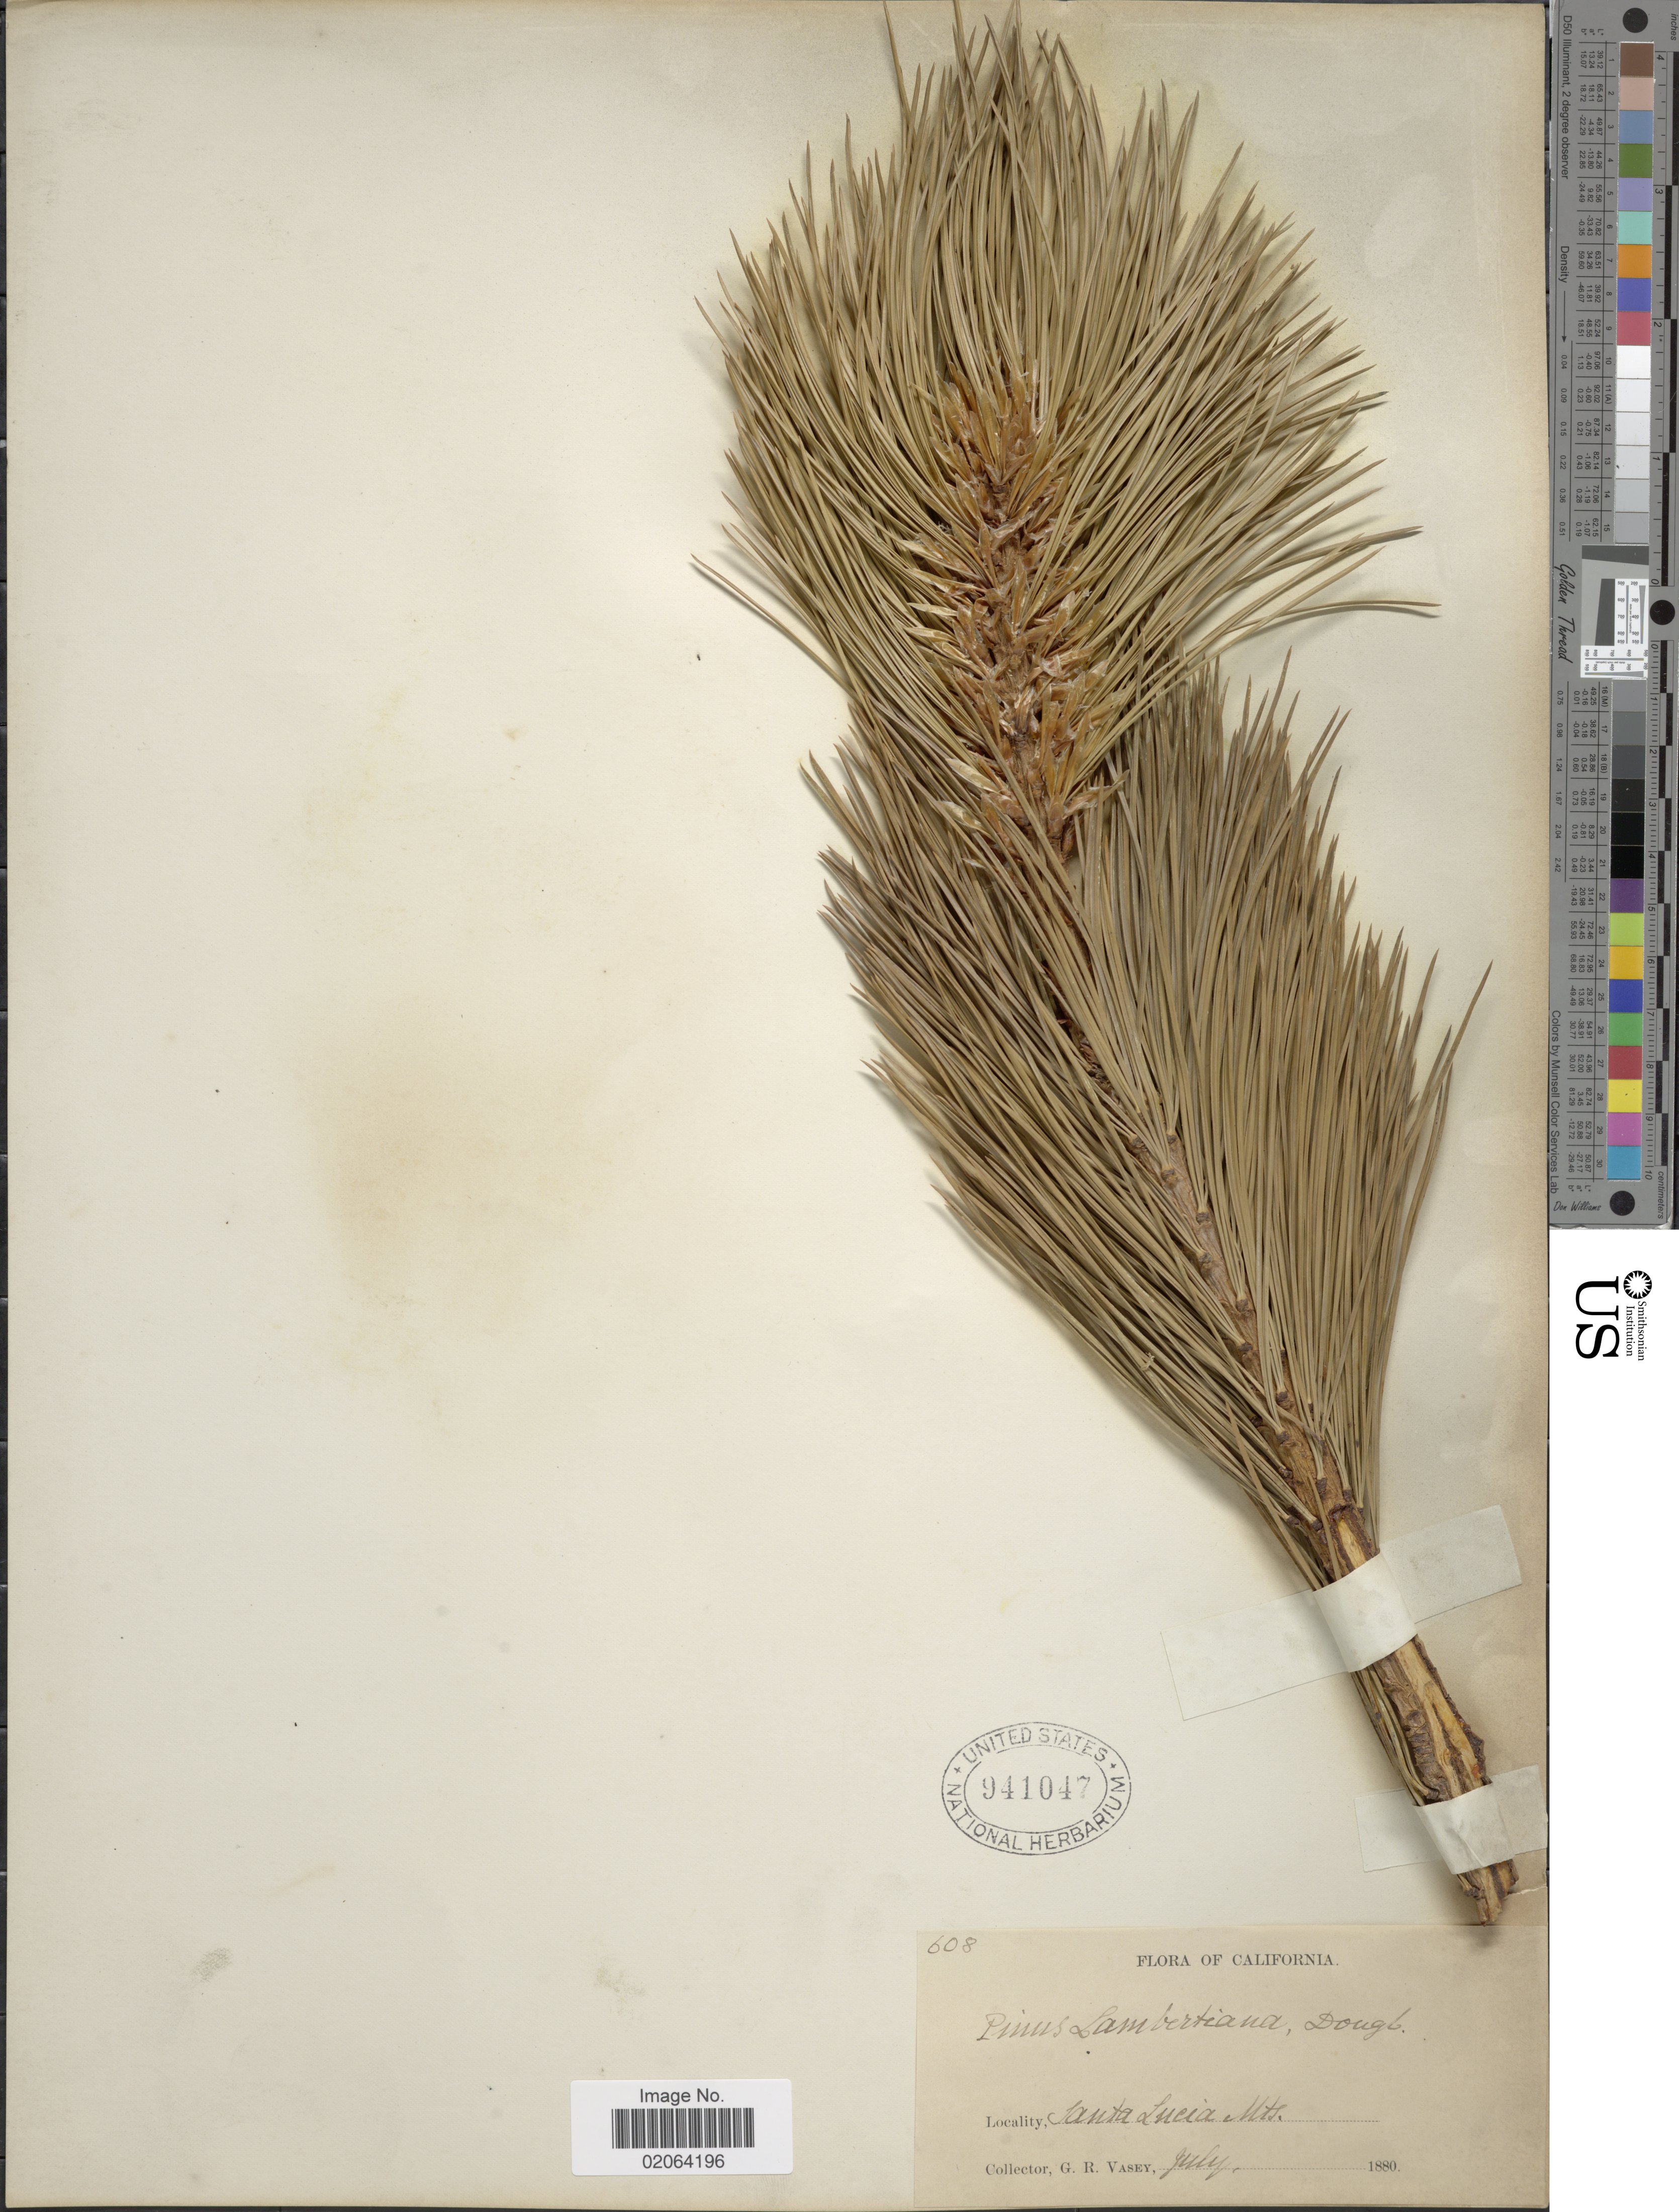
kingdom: Plantae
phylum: Tracheophyta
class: Pinopsida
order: Pinales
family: Pinaceae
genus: Pinus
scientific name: Pinus lambertiana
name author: Douglas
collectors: G. R. Vasey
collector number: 608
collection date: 1880-07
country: United States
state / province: California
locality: Santa Lucia Mts.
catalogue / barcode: US 941047